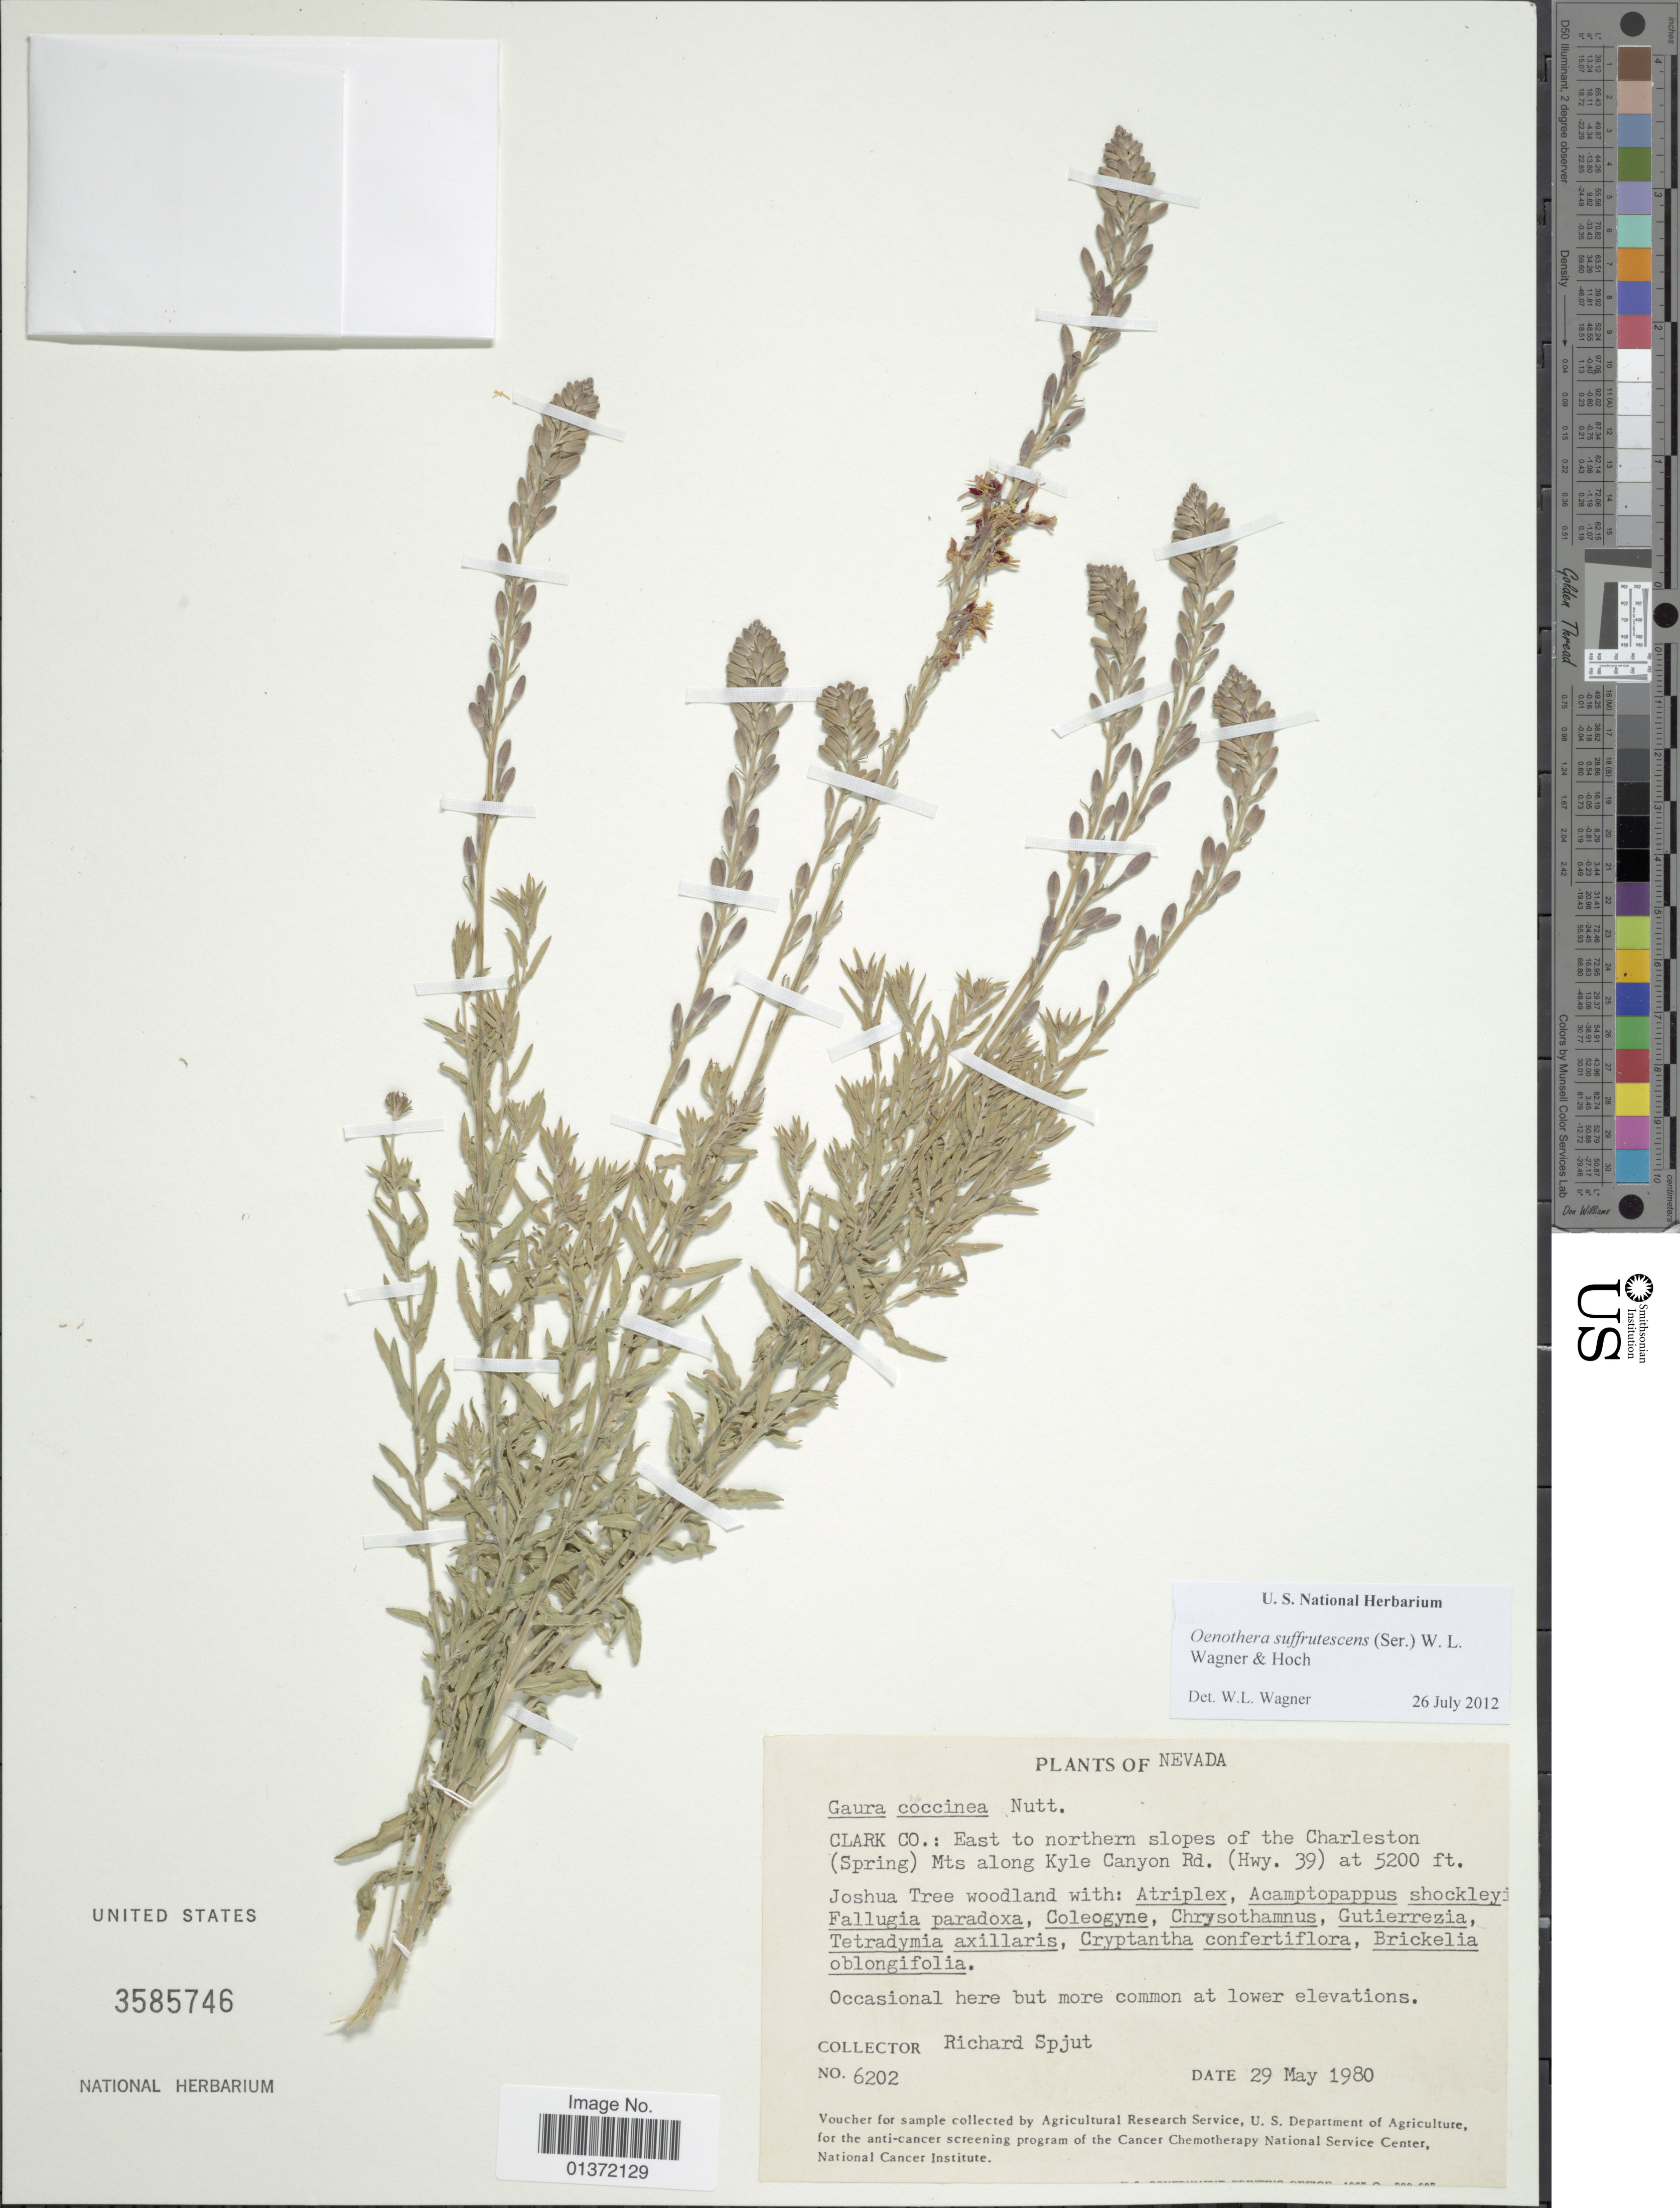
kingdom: Plantae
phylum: Tracheophyta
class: Magnoliopsida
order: Myrtales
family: Onagraceae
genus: Oenothera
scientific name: Oenothera suffrutescens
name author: (Ser.) W.L. Wagner & Hoch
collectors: R. Spjut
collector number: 6202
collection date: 1980-05-29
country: United States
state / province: Nevada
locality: Clark Co.: east to northern slopes of the Charleston (Spring) Mts along Kyle Canyon Rd. (Hwy 39)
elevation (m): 1585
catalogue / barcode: US 3585746